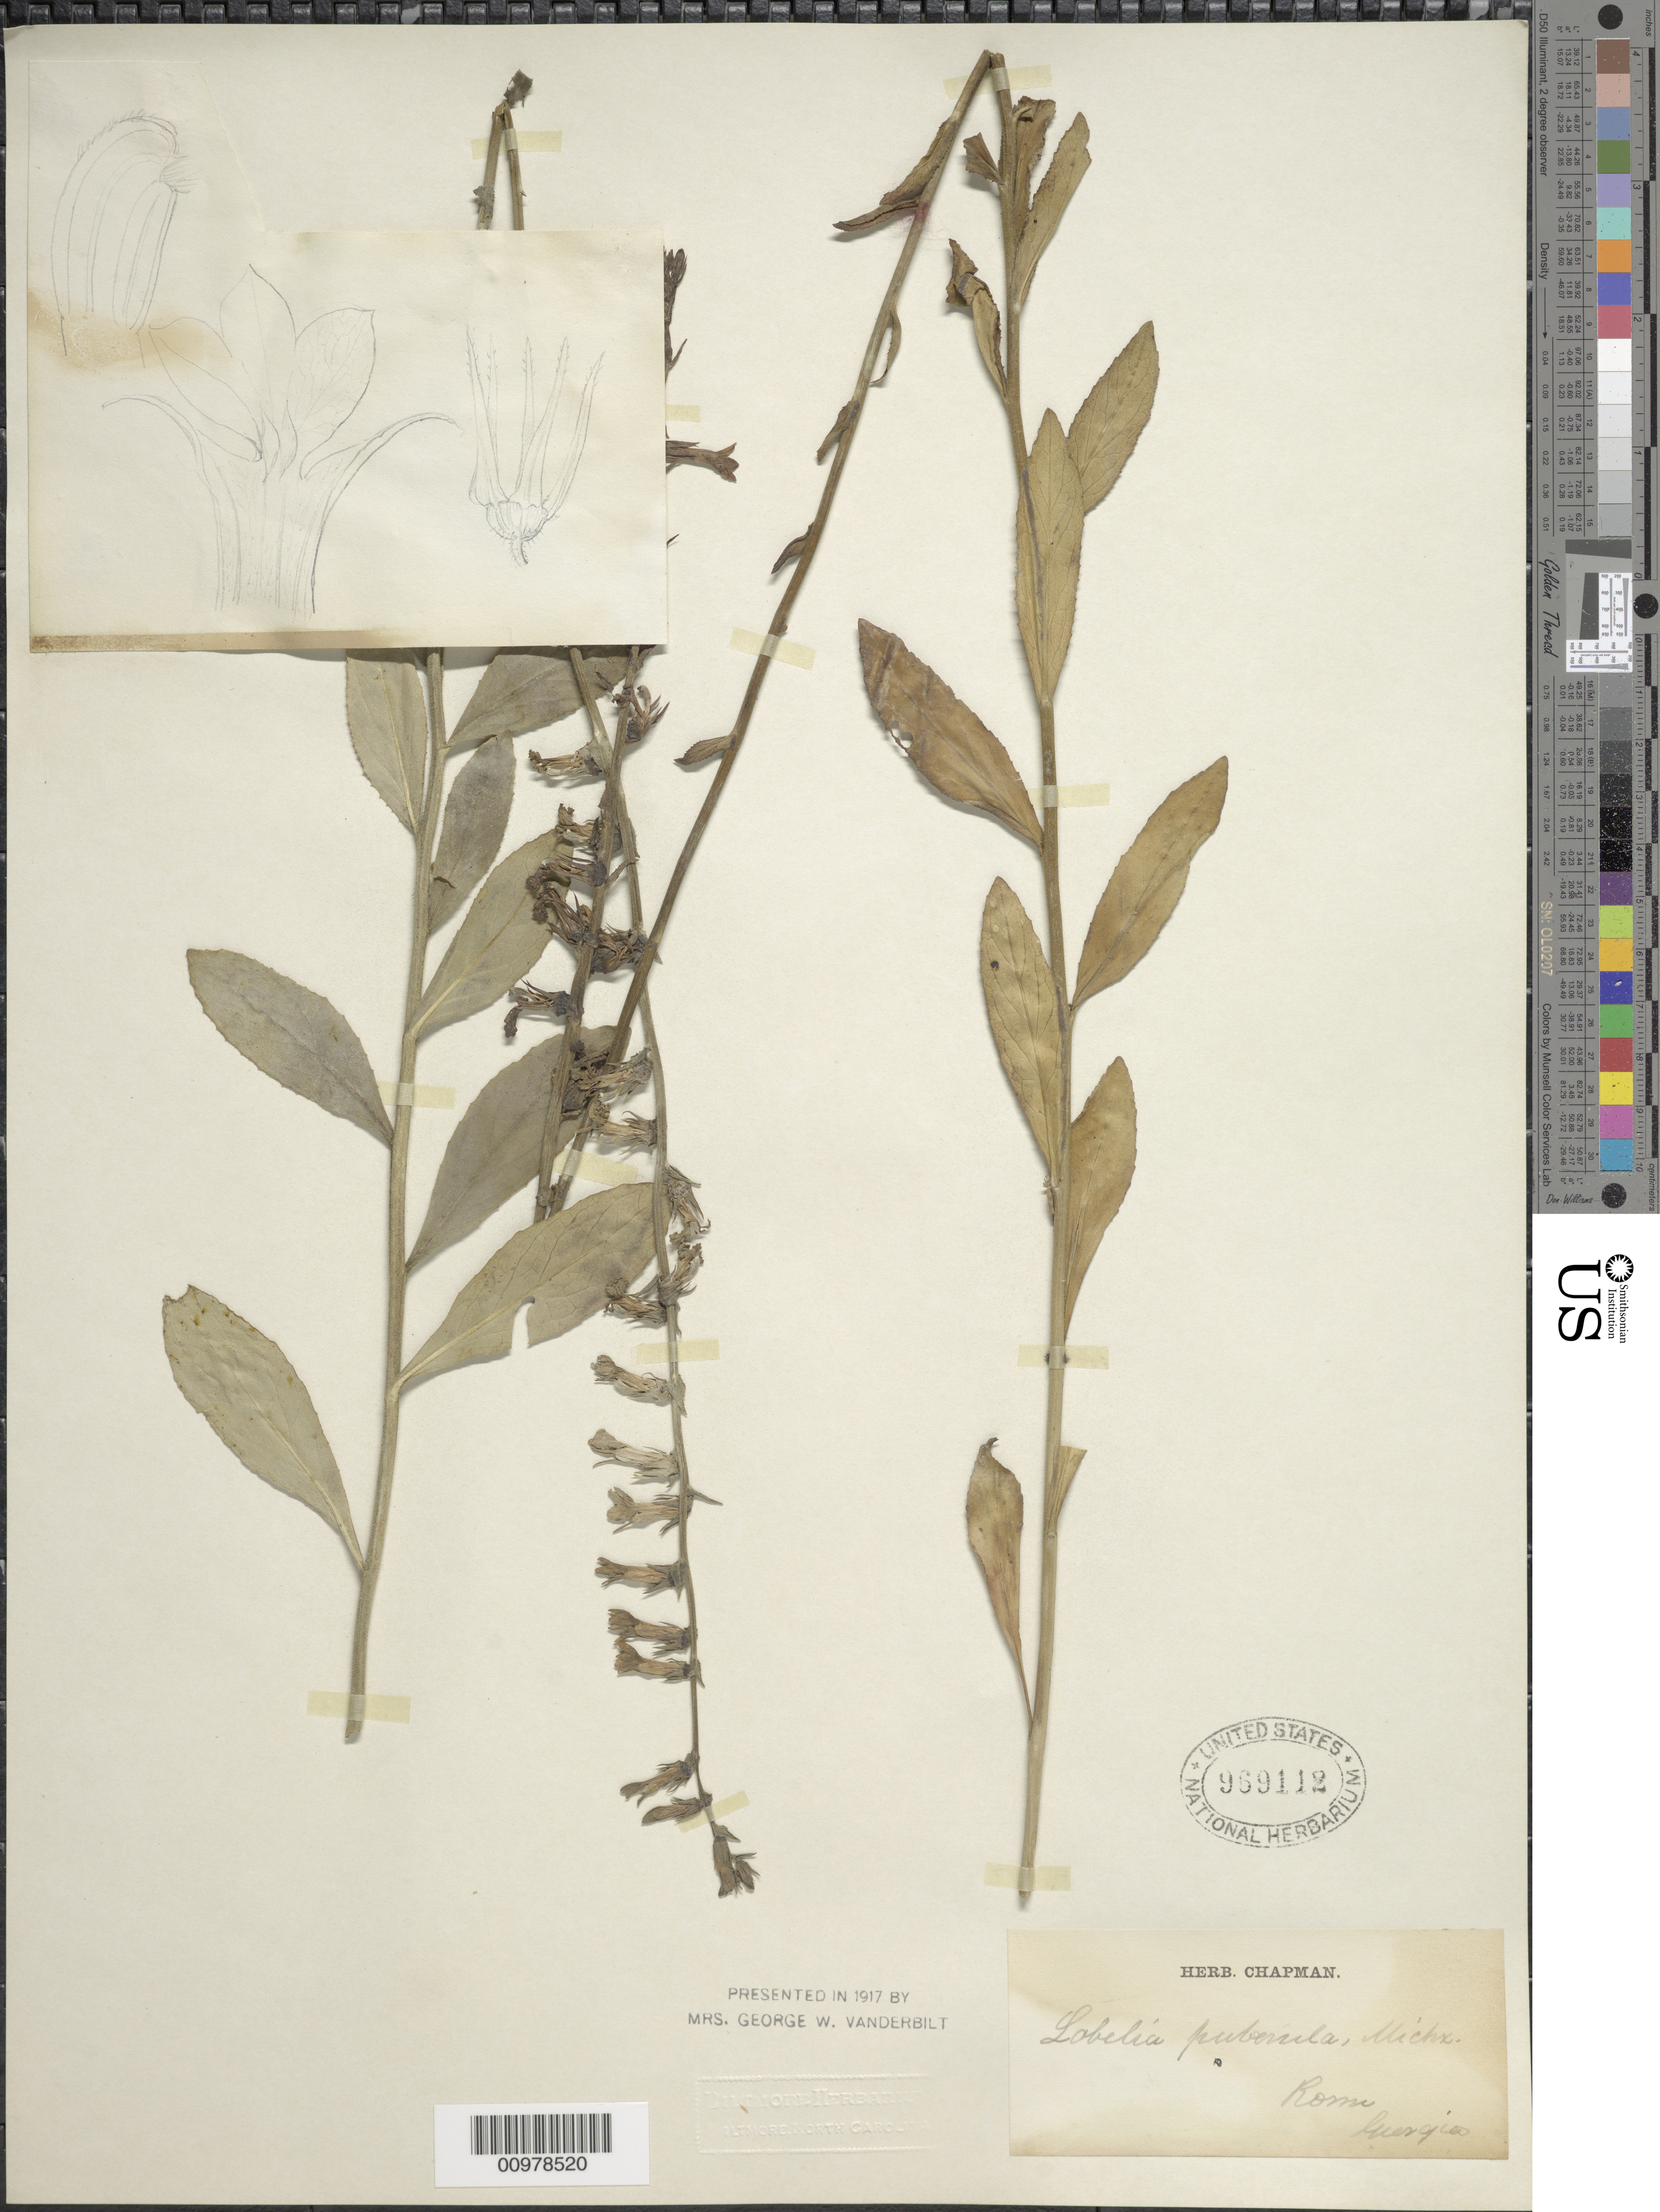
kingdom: Plantae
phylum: Tracheophyta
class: Magnoliopsida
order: Asterales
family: Campanulaceae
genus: Lobelia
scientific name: Lobelia puberula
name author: Michx.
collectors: ex herb. A.W. Chapman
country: United States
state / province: Georgia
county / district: Floyd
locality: Rome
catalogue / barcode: US 969112